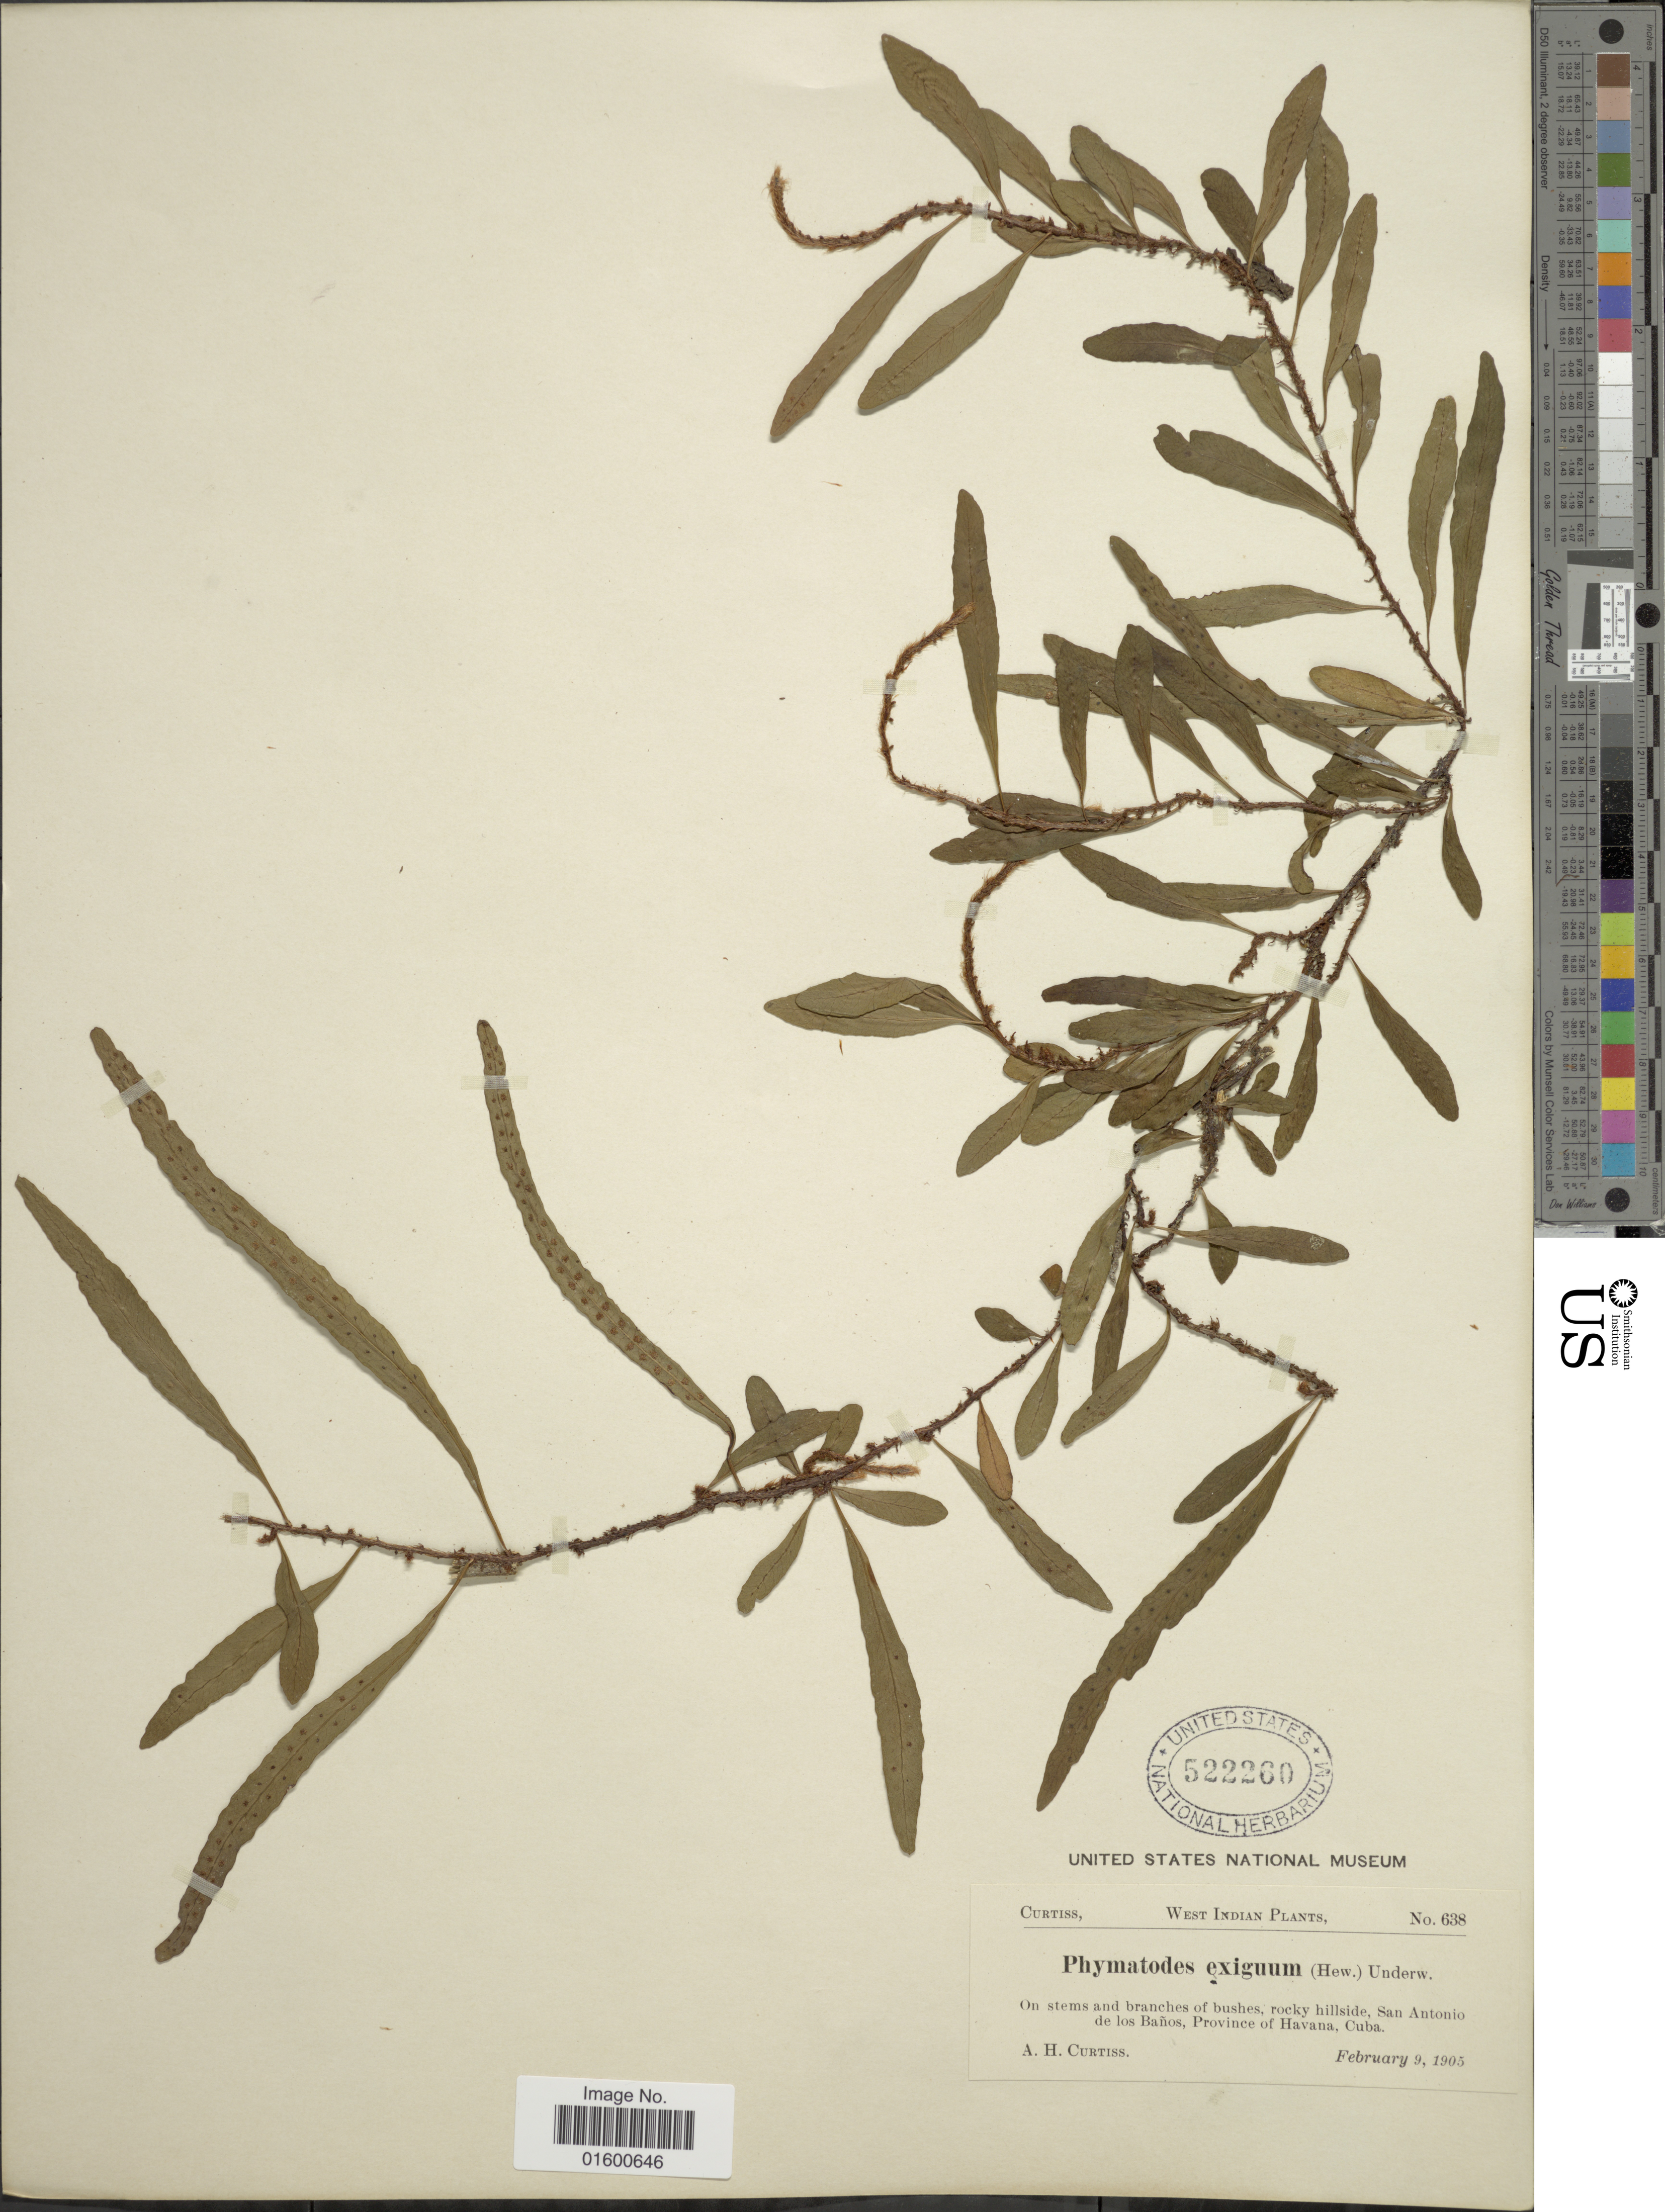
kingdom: Plantae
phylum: Tracheophyta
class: Polypodiopsida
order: Polypodiales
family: Polypodiaceae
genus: Microgramma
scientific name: Microgramma heterophylla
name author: (L.) Wherry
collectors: A. H. Curtiss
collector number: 638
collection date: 1905-02-09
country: Cuba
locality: West Indiaa, San Antonio de los Banos, Province of Havana, Cuba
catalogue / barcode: US 522260